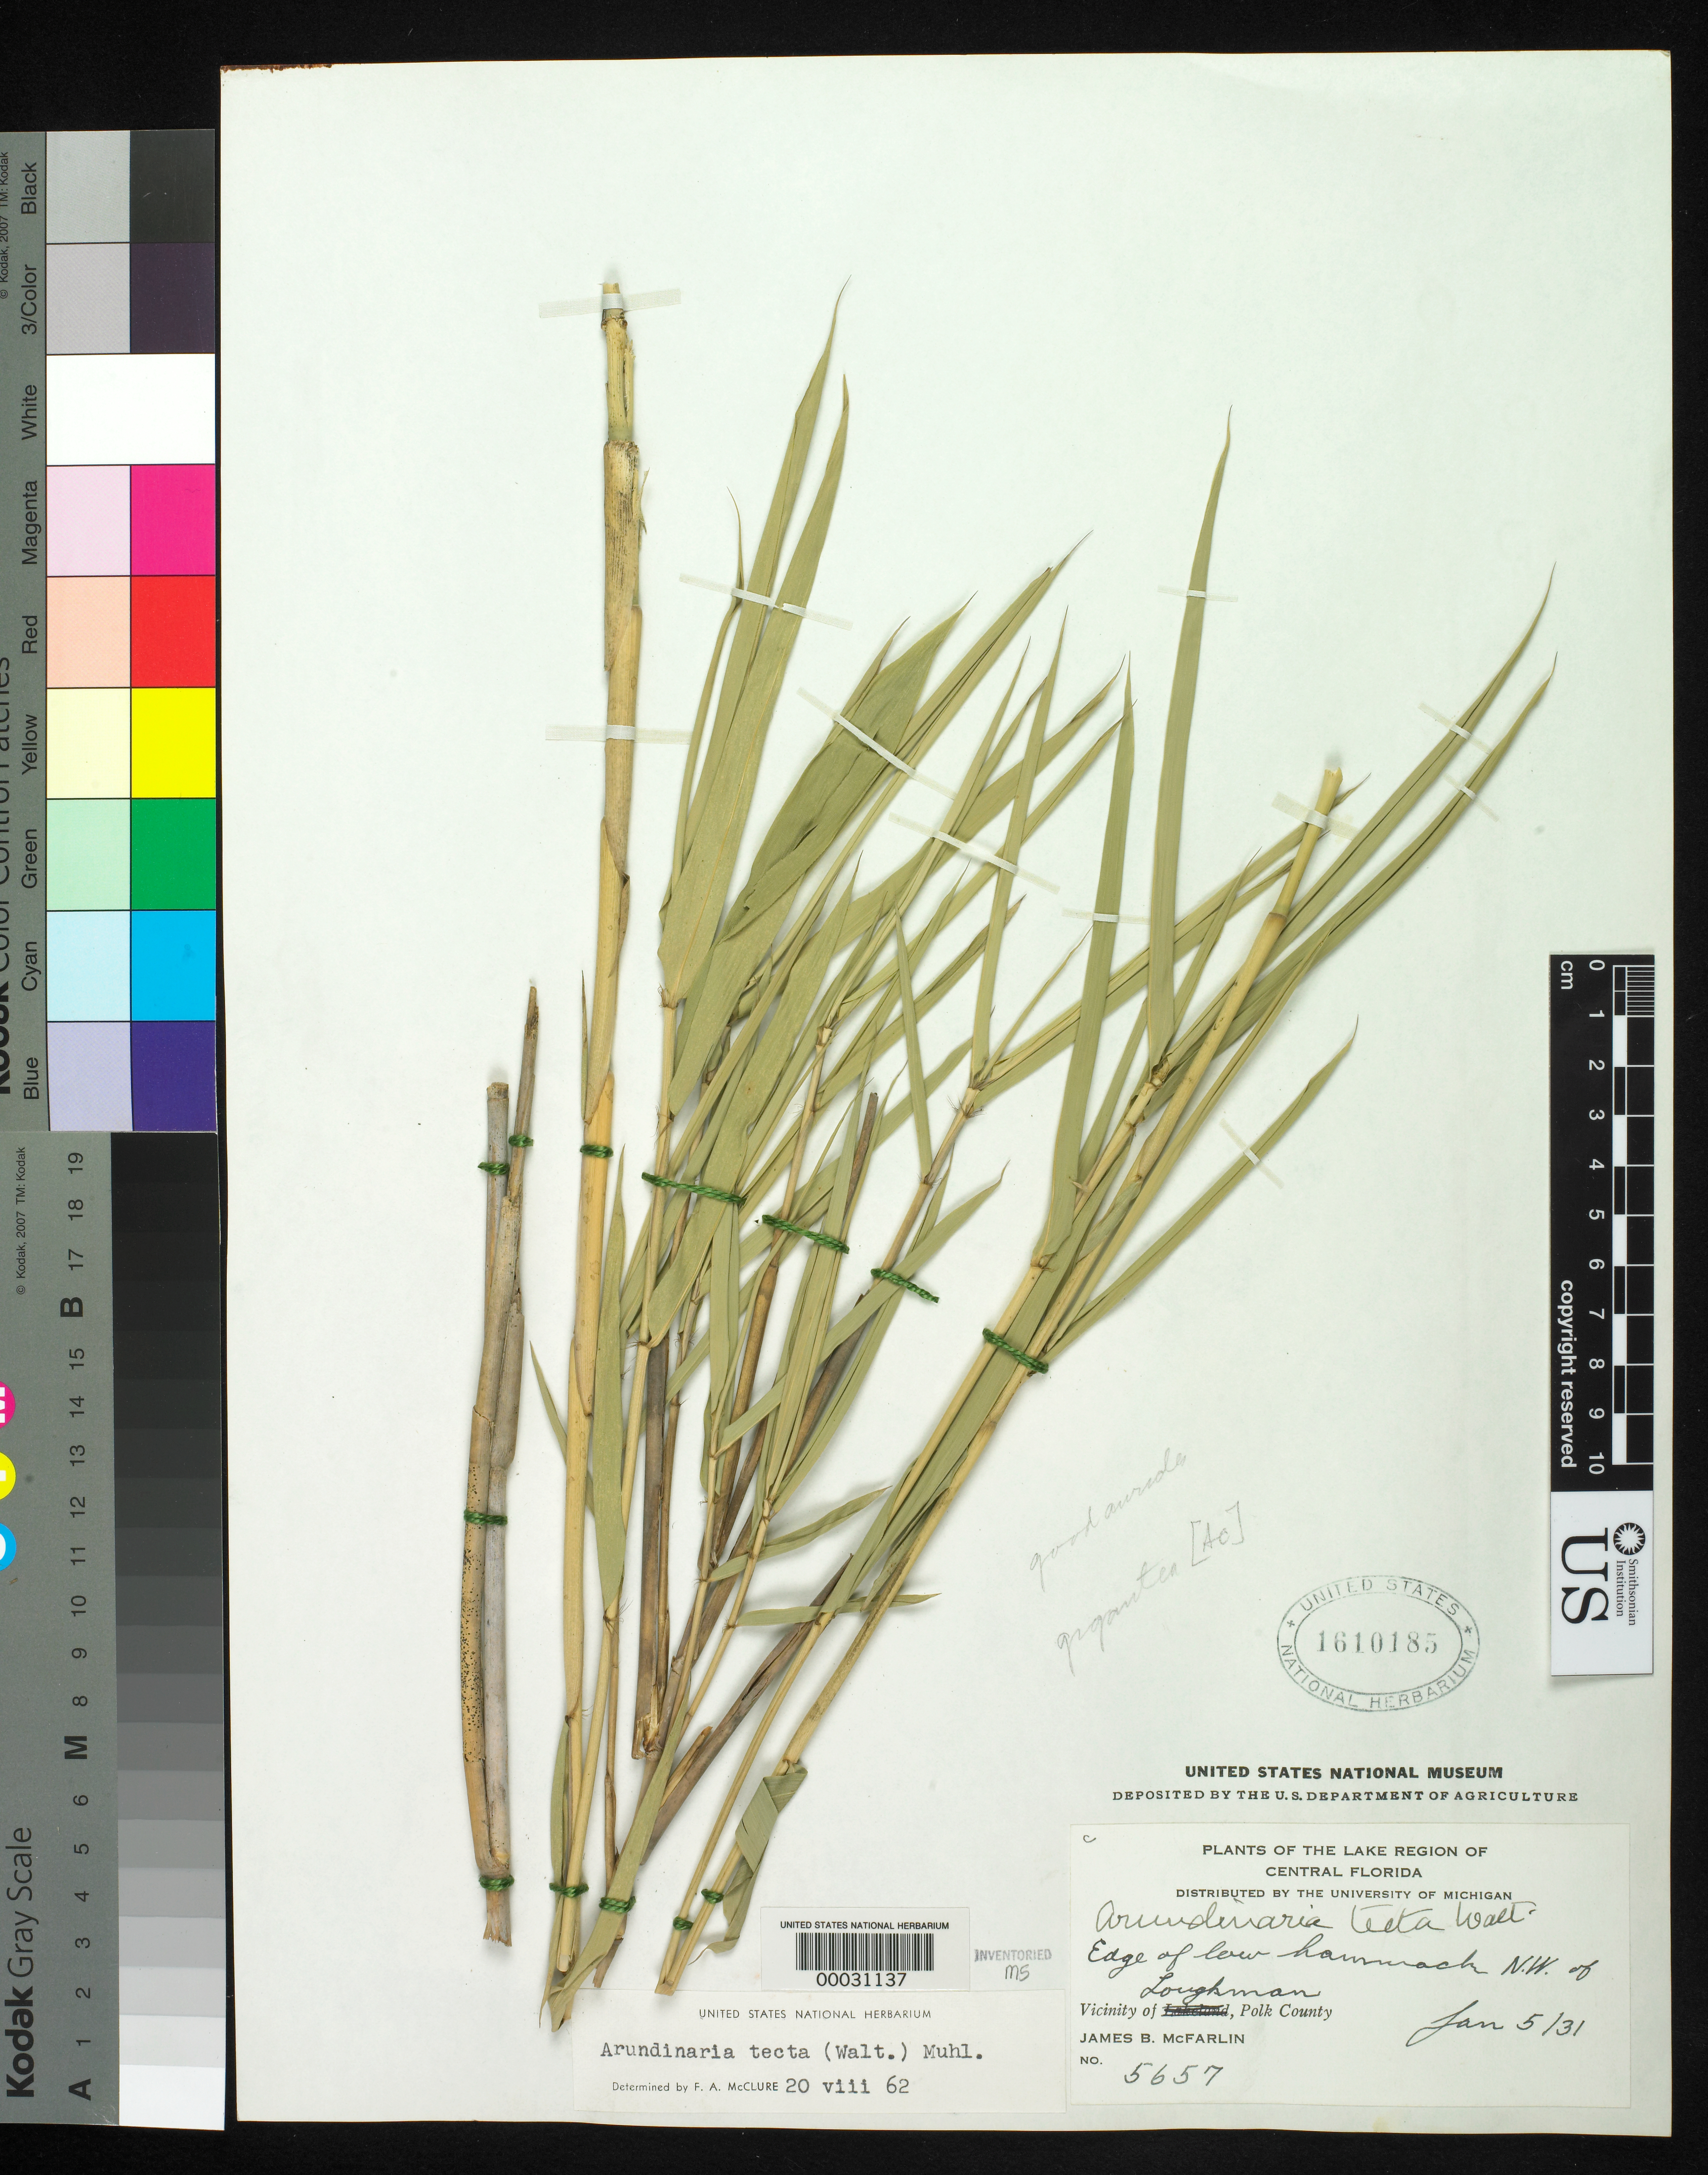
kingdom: Plantae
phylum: Tracheophyta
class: Liliopsida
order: Poales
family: Poaceae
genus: Arundinaria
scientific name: Arundinaria tecta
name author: (Walter) Muhl.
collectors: J. McFarlin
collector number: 5657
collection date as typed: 05 Jan 1931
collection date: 1931-01-05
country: United States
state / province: Florida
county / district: Polk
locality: Loughman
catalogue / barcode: US 1610185